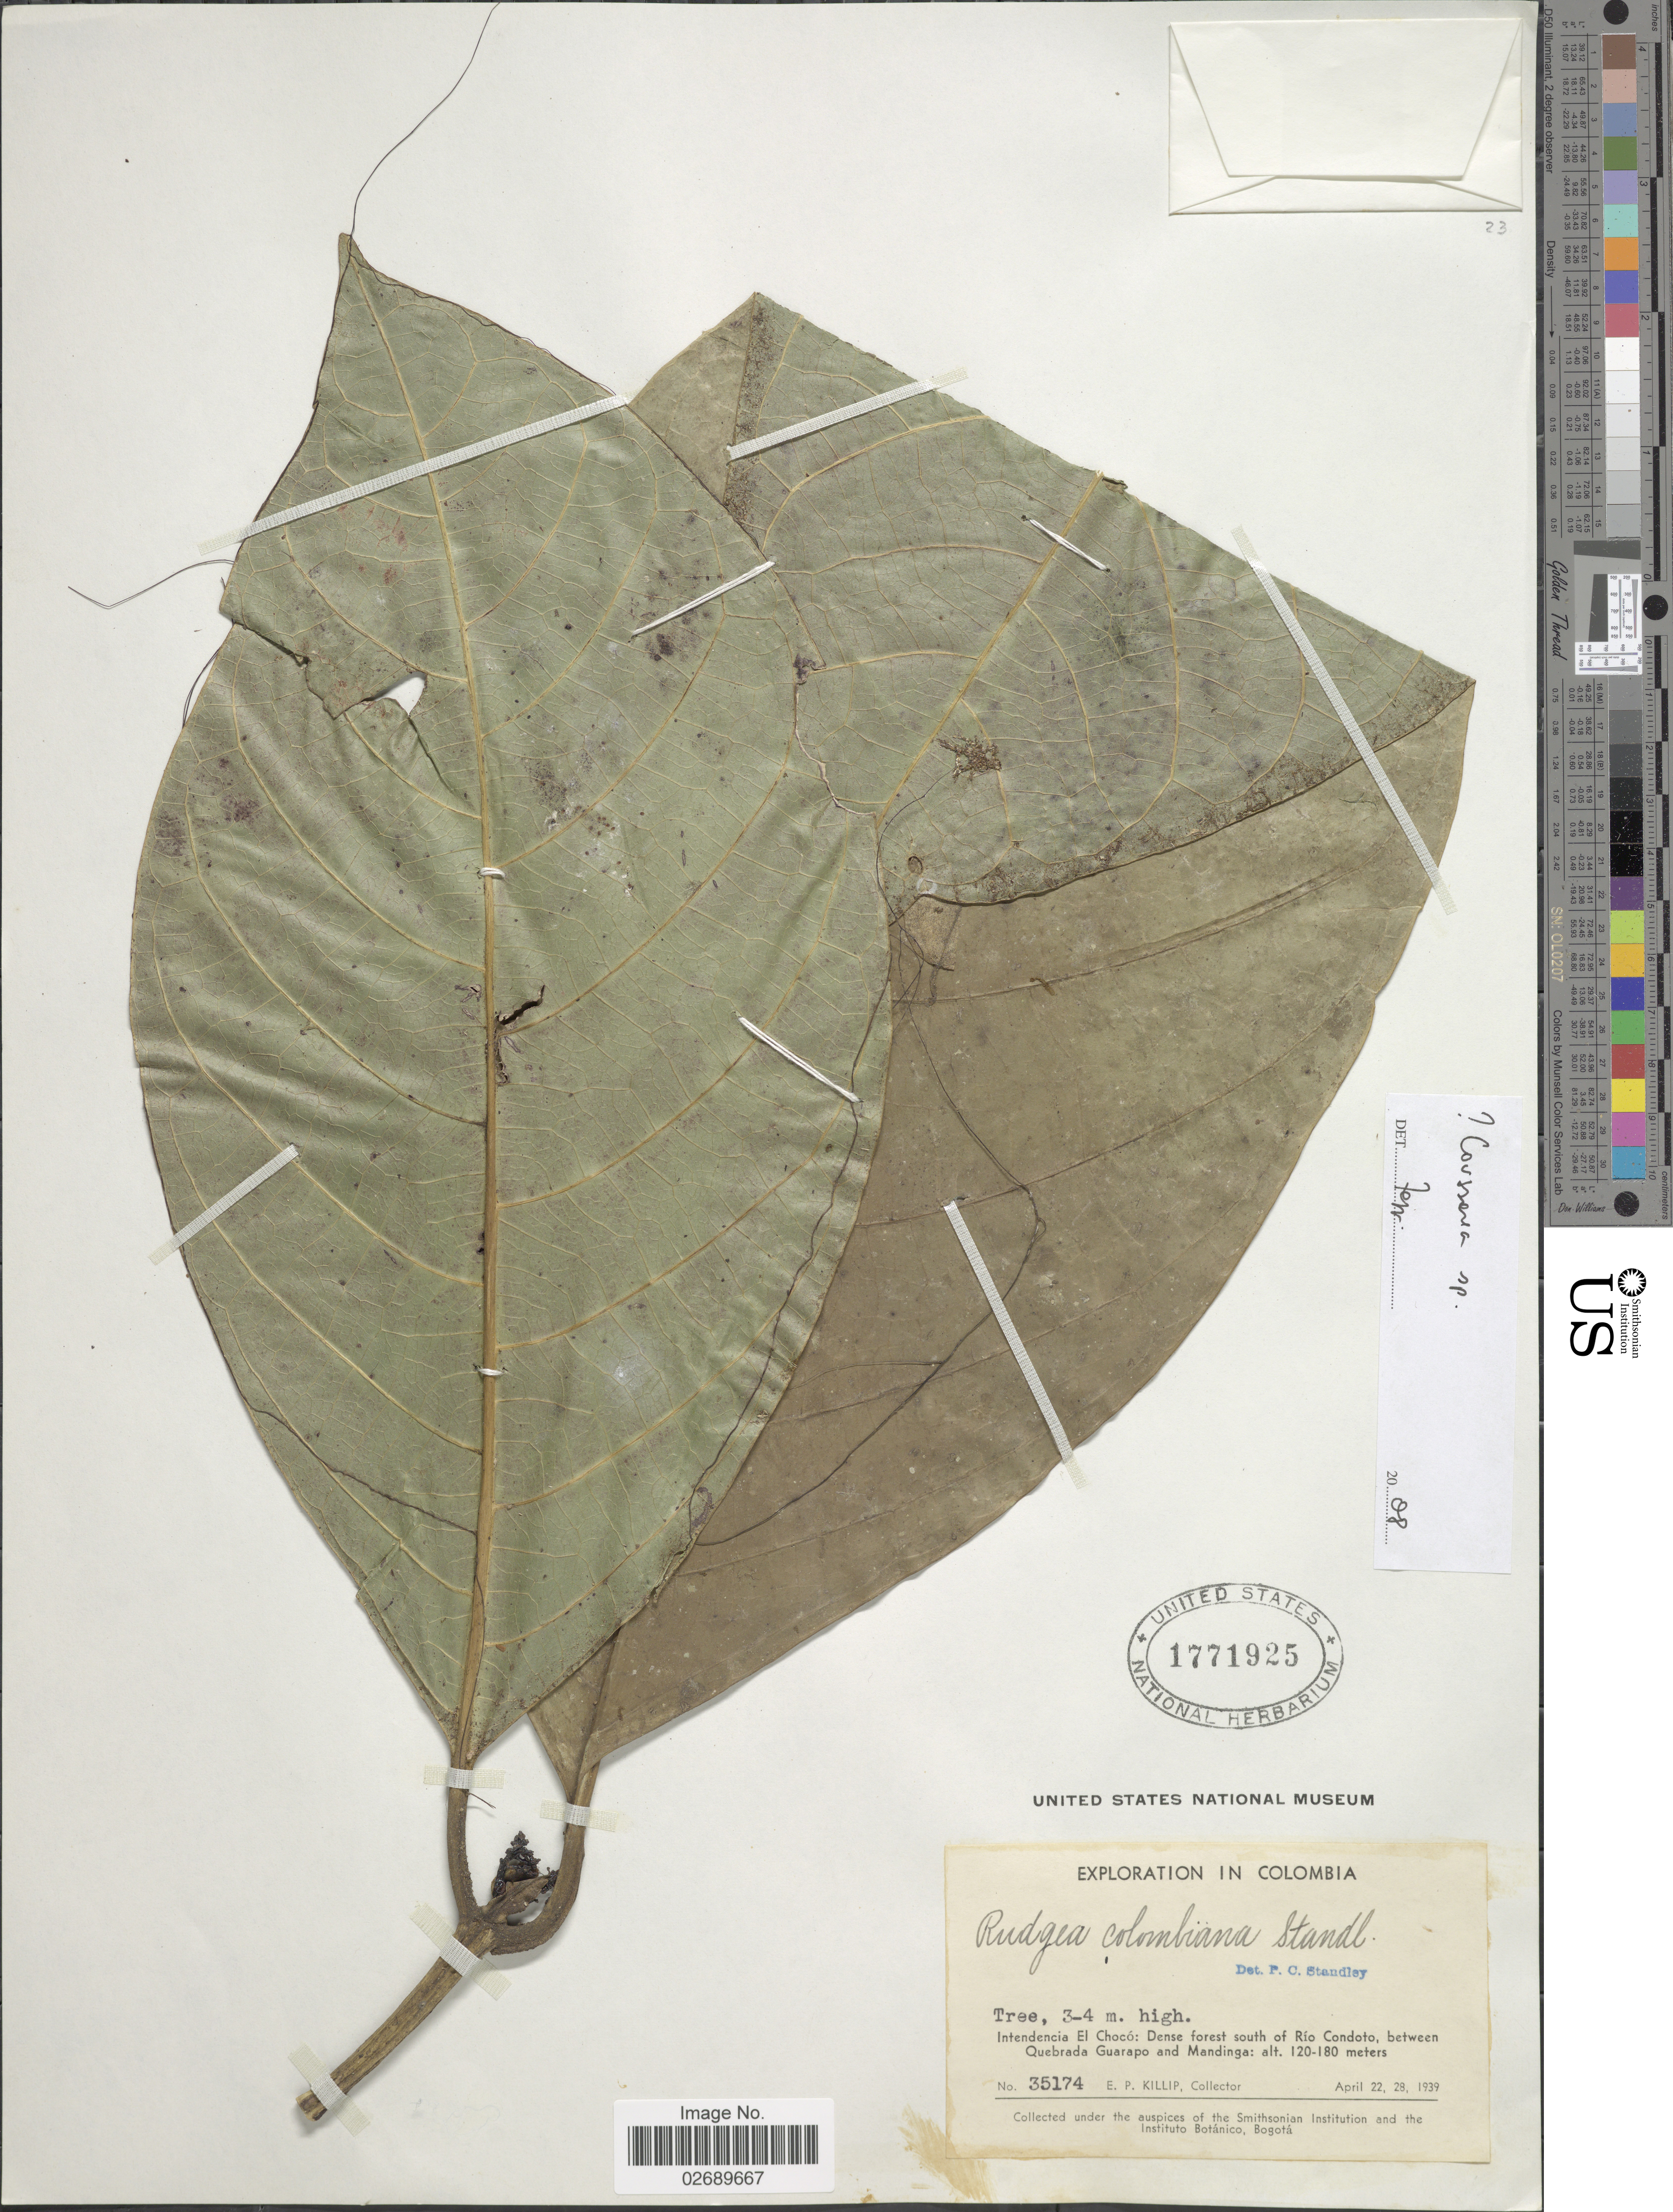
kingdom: Plantae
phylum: Tracheophyta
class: Magnoliopsida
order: Gentianales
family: Rubiaceae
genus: Coussarea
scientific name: Coussarea sp.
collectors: E. P. Killip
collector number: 35174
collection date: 1939-04-22/1939-04-28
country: Colombia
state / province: Chocó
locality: Intendencia El Choco: Dense forest south of Rio Condoto, between Quebrada Guarapo and Mandinga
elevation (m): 120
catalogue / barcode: US 1771925